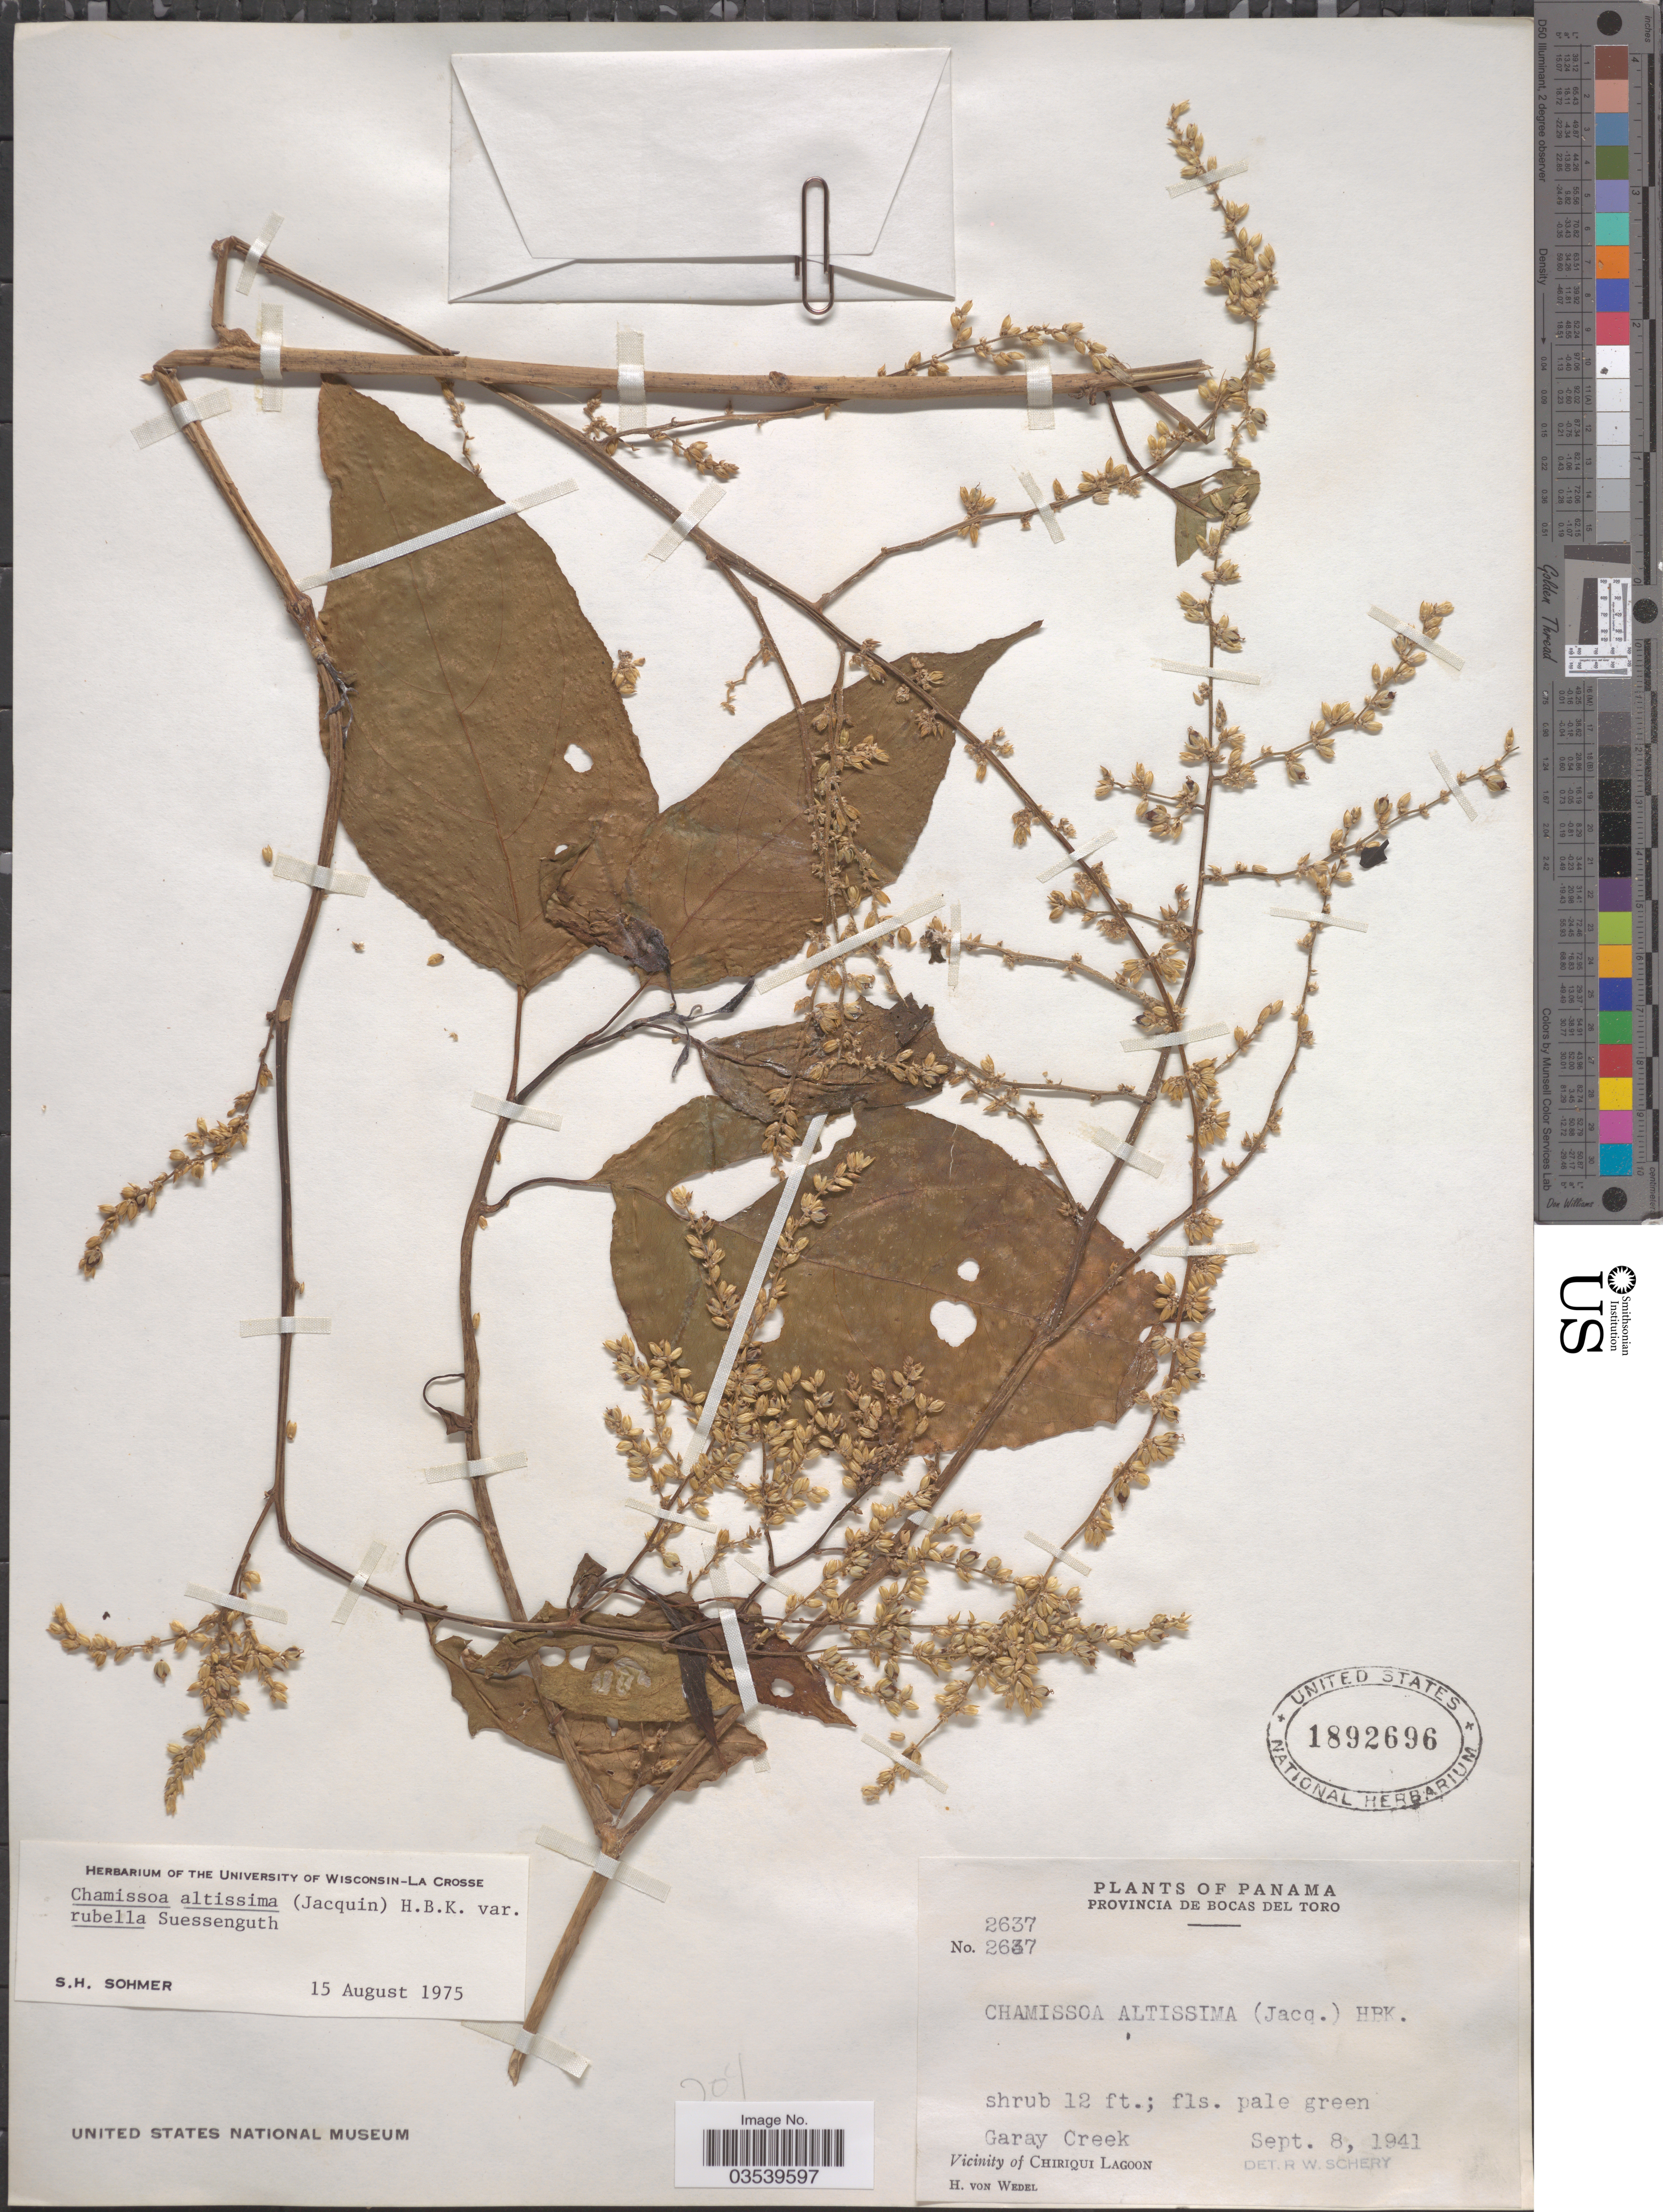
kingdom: Plantae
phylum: Tracheophyta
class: Magnoliopsida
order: Caryophyllales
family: Amaranthaceae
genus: Chamissoa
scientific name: Chamissoa altissima var. rubella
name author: Suess.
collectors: H. von Wedel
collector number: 2637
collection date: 1941-09-08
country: Panama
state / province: Bocas del Toro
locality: Garay Creek. Vicinity of Chiriqui Lagoon.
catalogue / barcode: US 1892696